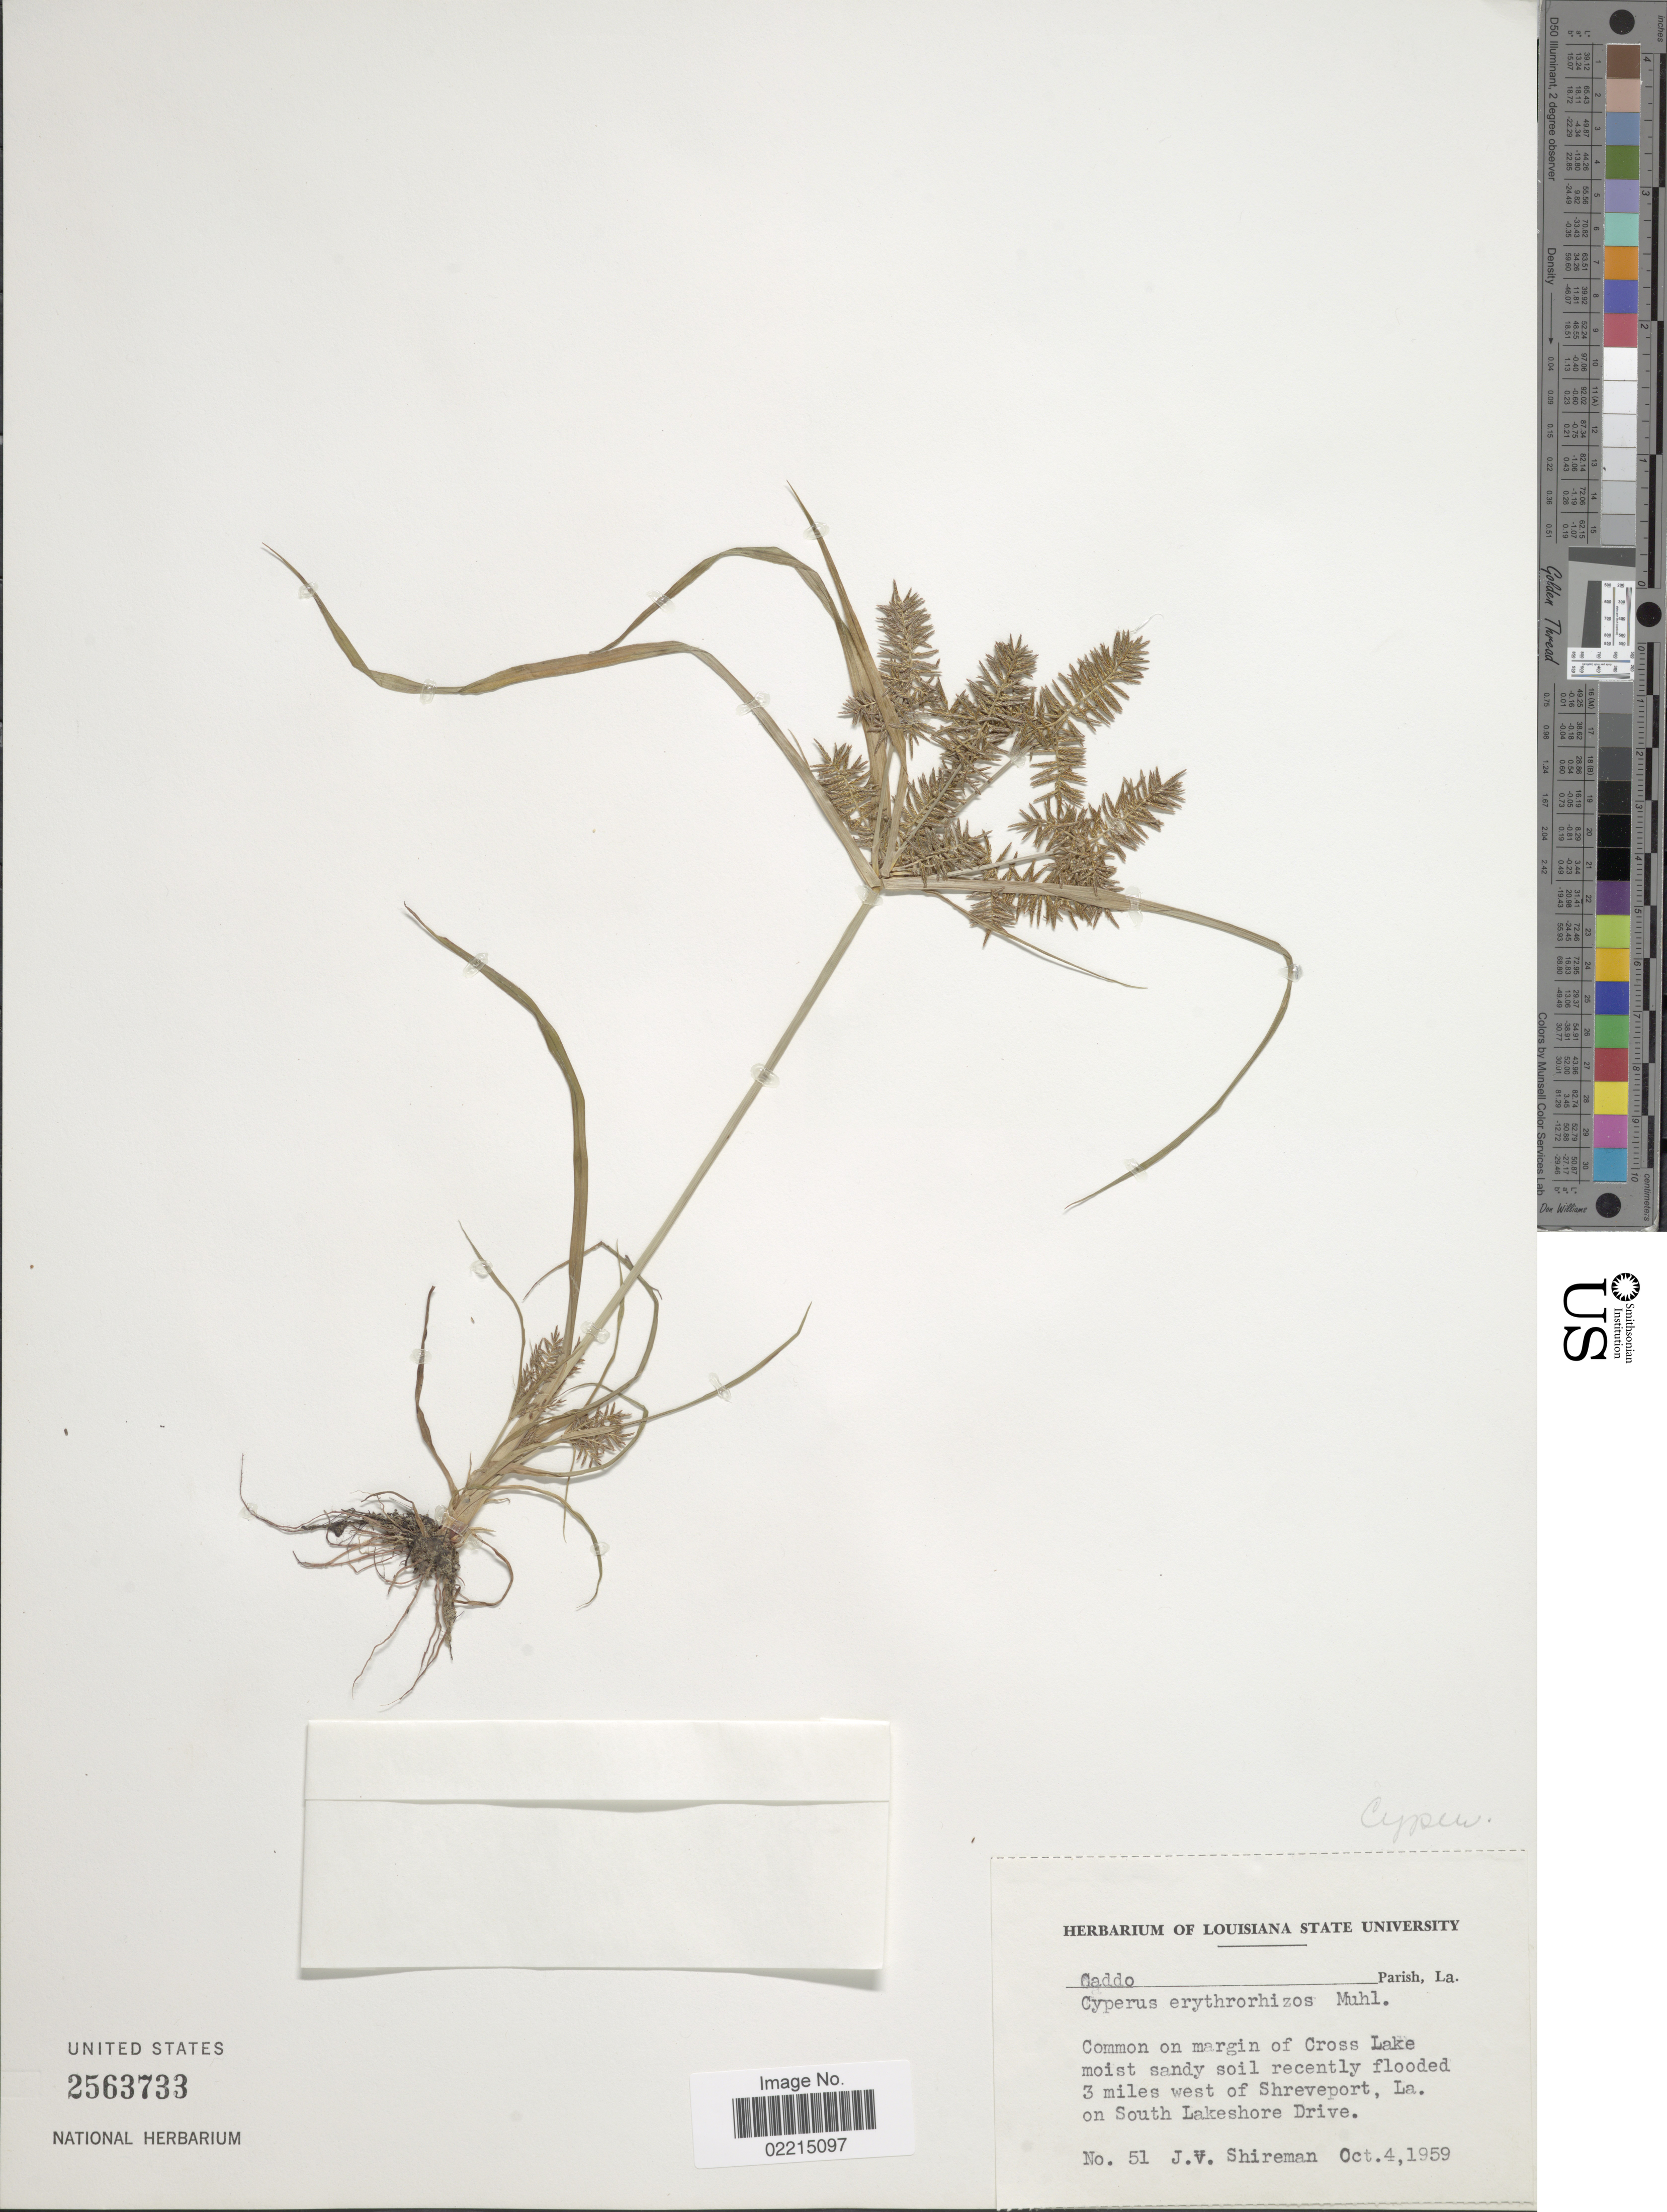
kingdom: Plantae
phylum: Tracheophyta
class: Liliopsida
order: Poales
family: Cyperaceae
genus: Cyperus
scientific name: Cyperus erythrorhizos Muhl.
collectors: J. Shireman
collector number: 51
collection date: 1959-10-04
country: United States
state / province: Louisiana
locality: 3 miles west of Shreveport, on South Lakeshore Drive. Caddo Parish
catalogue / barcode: US 2563733